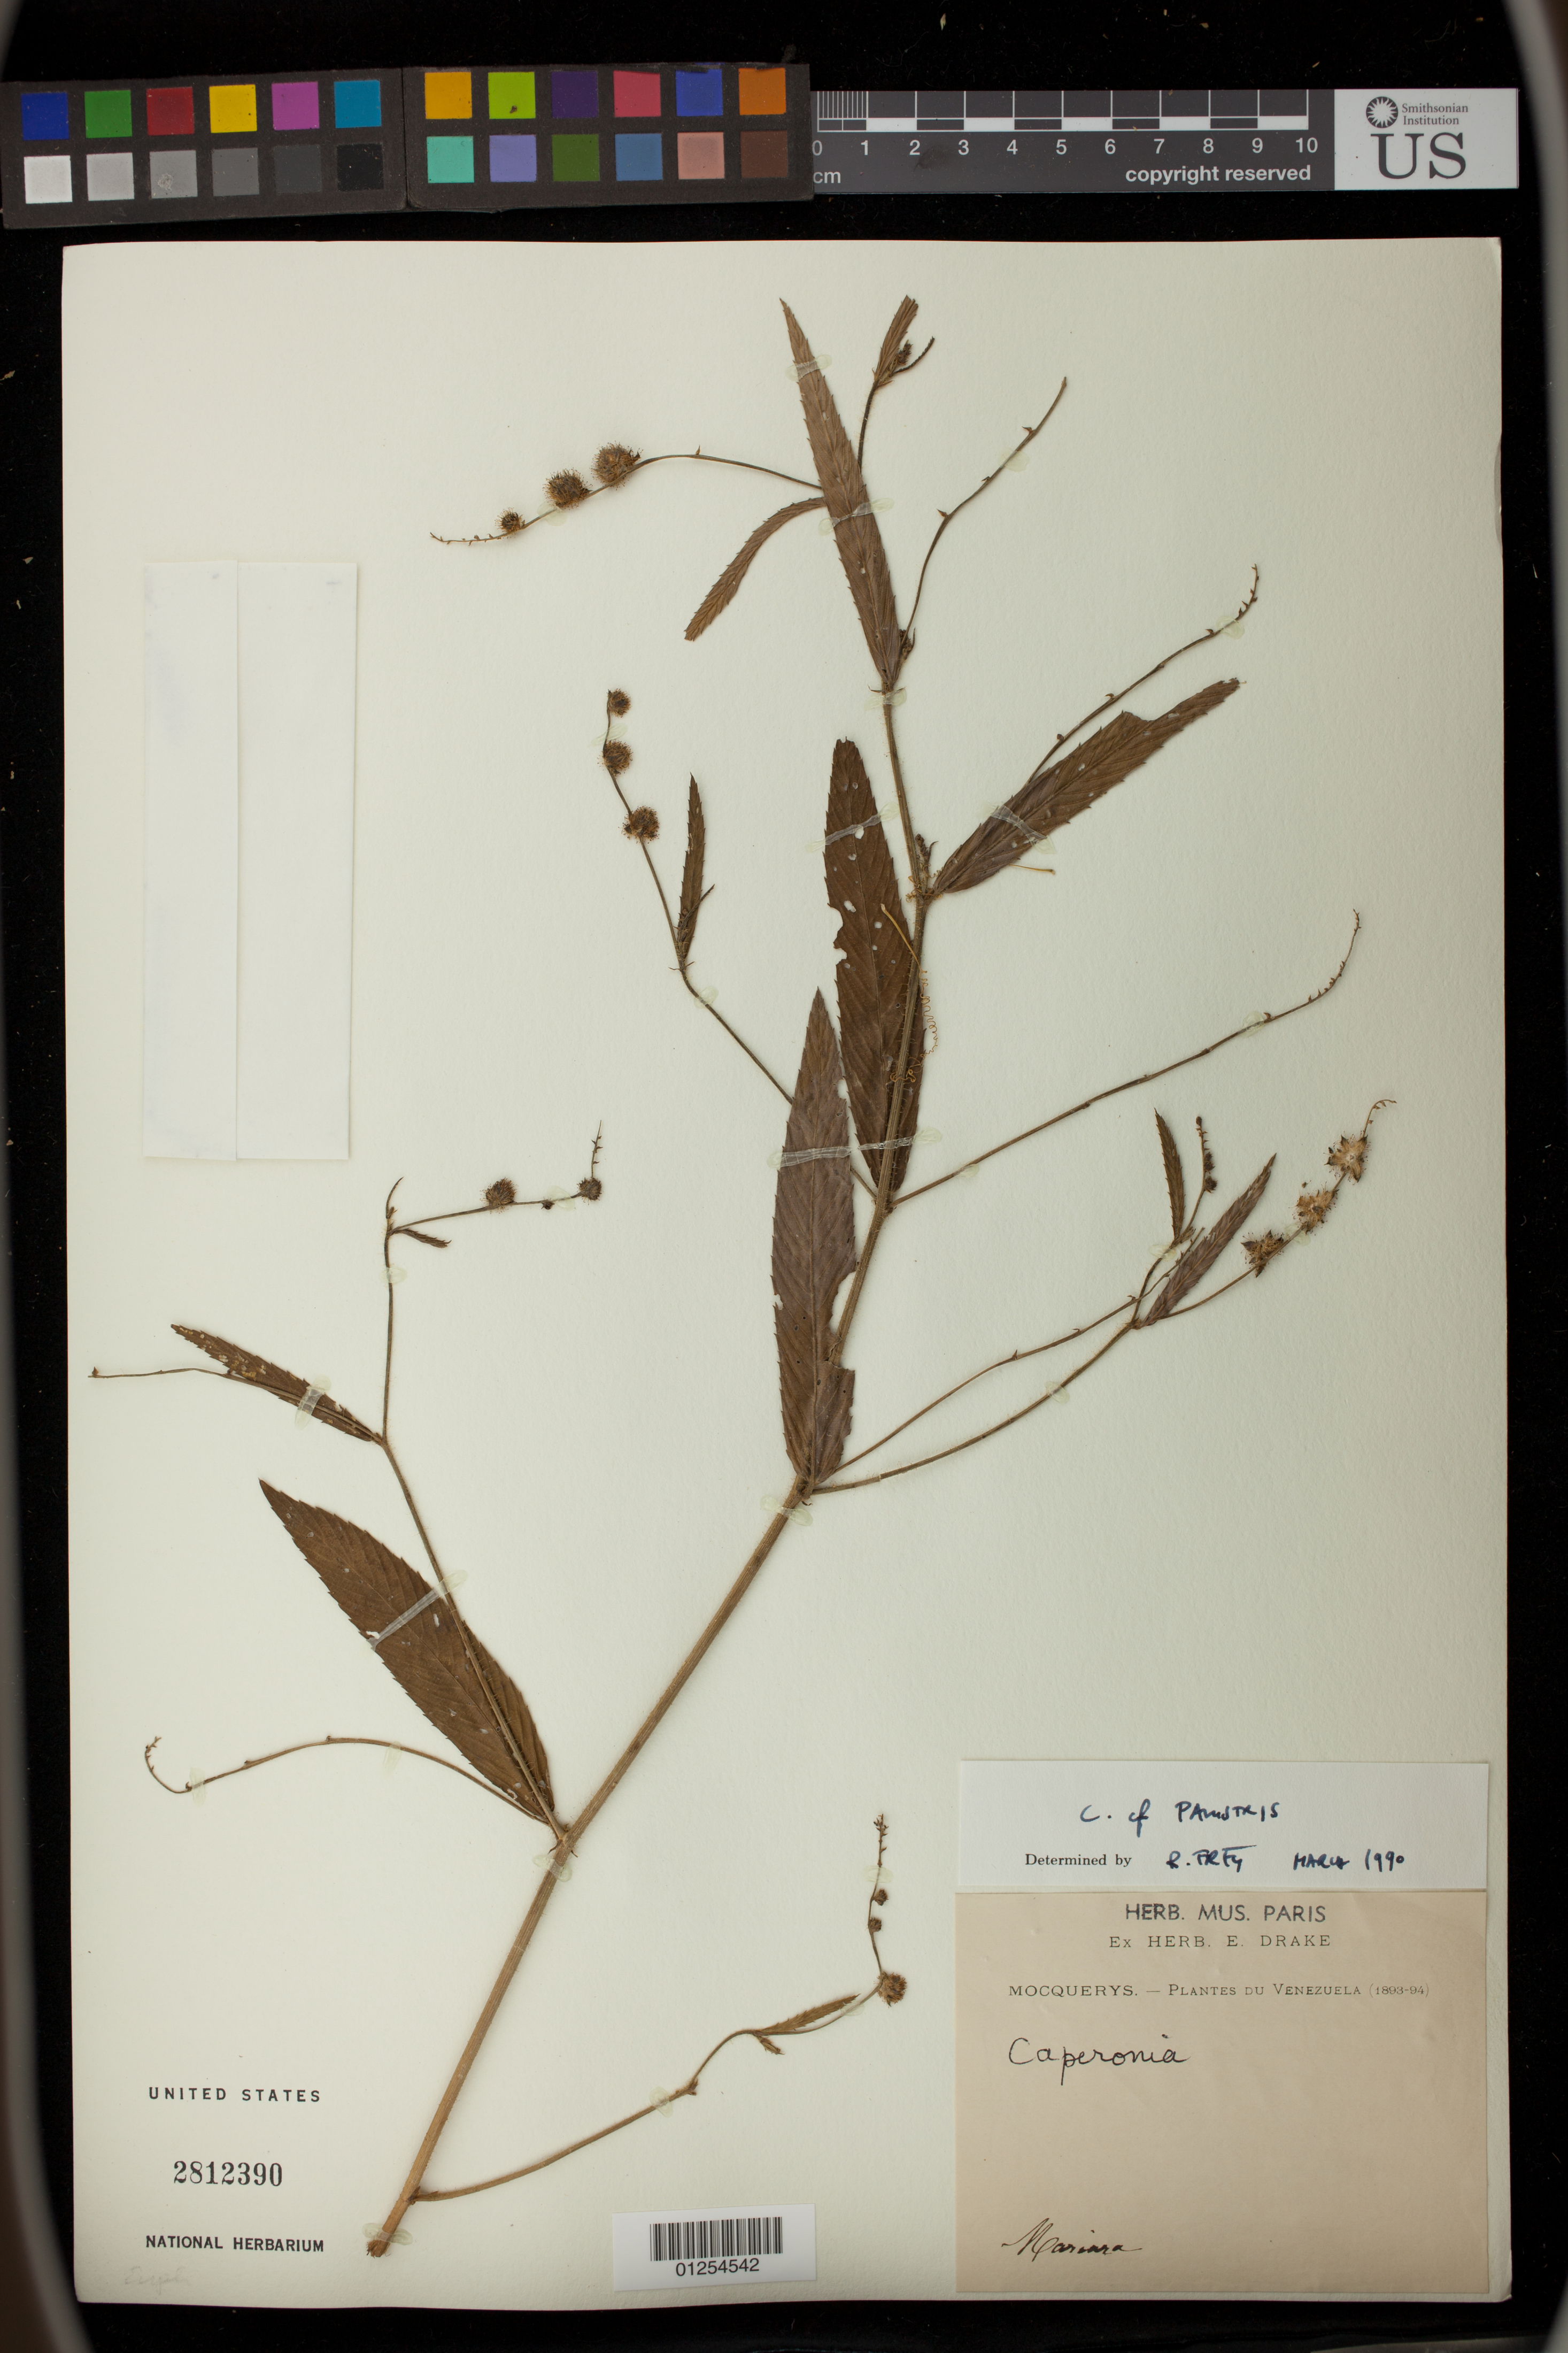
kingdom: Plantae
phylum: Tracheophyta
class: Magnoliopsida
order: Malpighiales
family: Euphorbiaceae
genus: Caperonia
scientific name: Caperonia palustris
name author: (L.) A. St.-Hil.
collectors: A. Mocquerys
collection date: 1893/1894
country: Venezuela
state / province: Carabobo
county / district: Diego Ibarra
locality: Mariara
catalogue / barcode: US 2812390